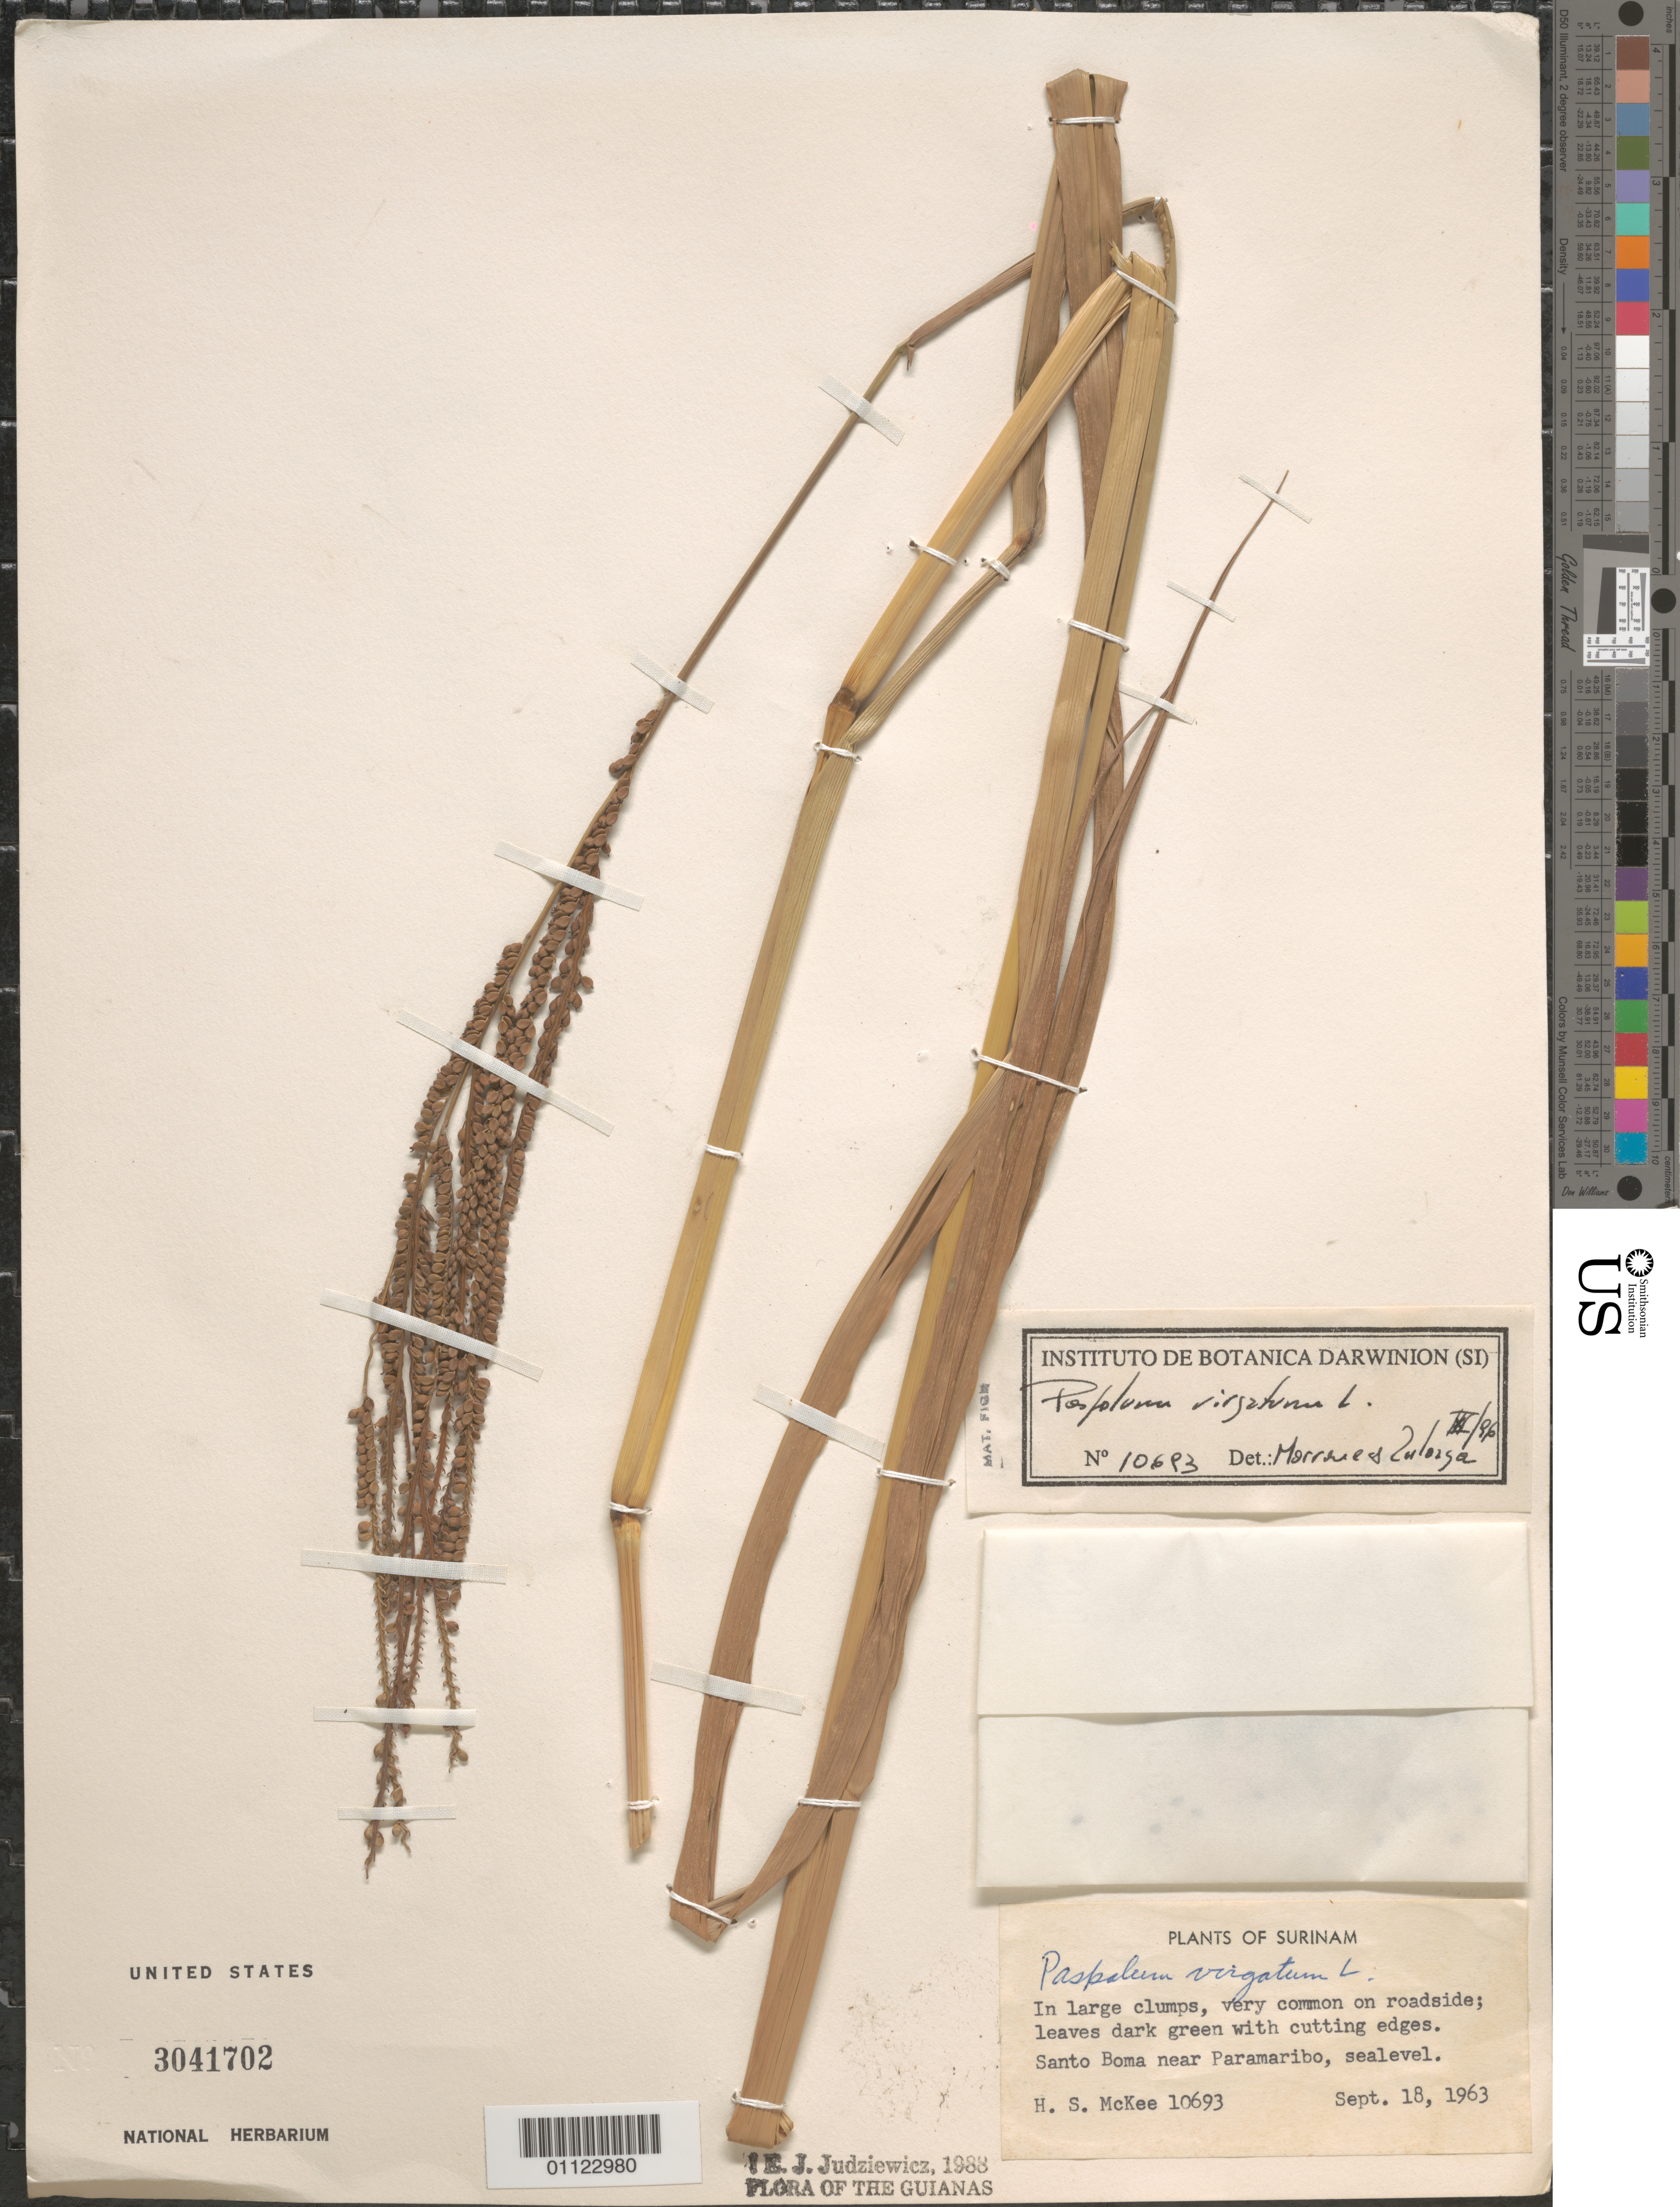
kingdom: Plantae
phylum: Tracheophyta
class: Liliopsida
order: Poales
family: Poaceae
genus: Paspalum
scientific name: Paspalum virgatum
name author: L.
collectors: H. S. McKee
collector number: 10693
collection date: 1963-09-18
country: Suriname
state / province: Paramaribo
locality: Santo Boma near Paramaribo.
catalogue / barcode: US 3041702